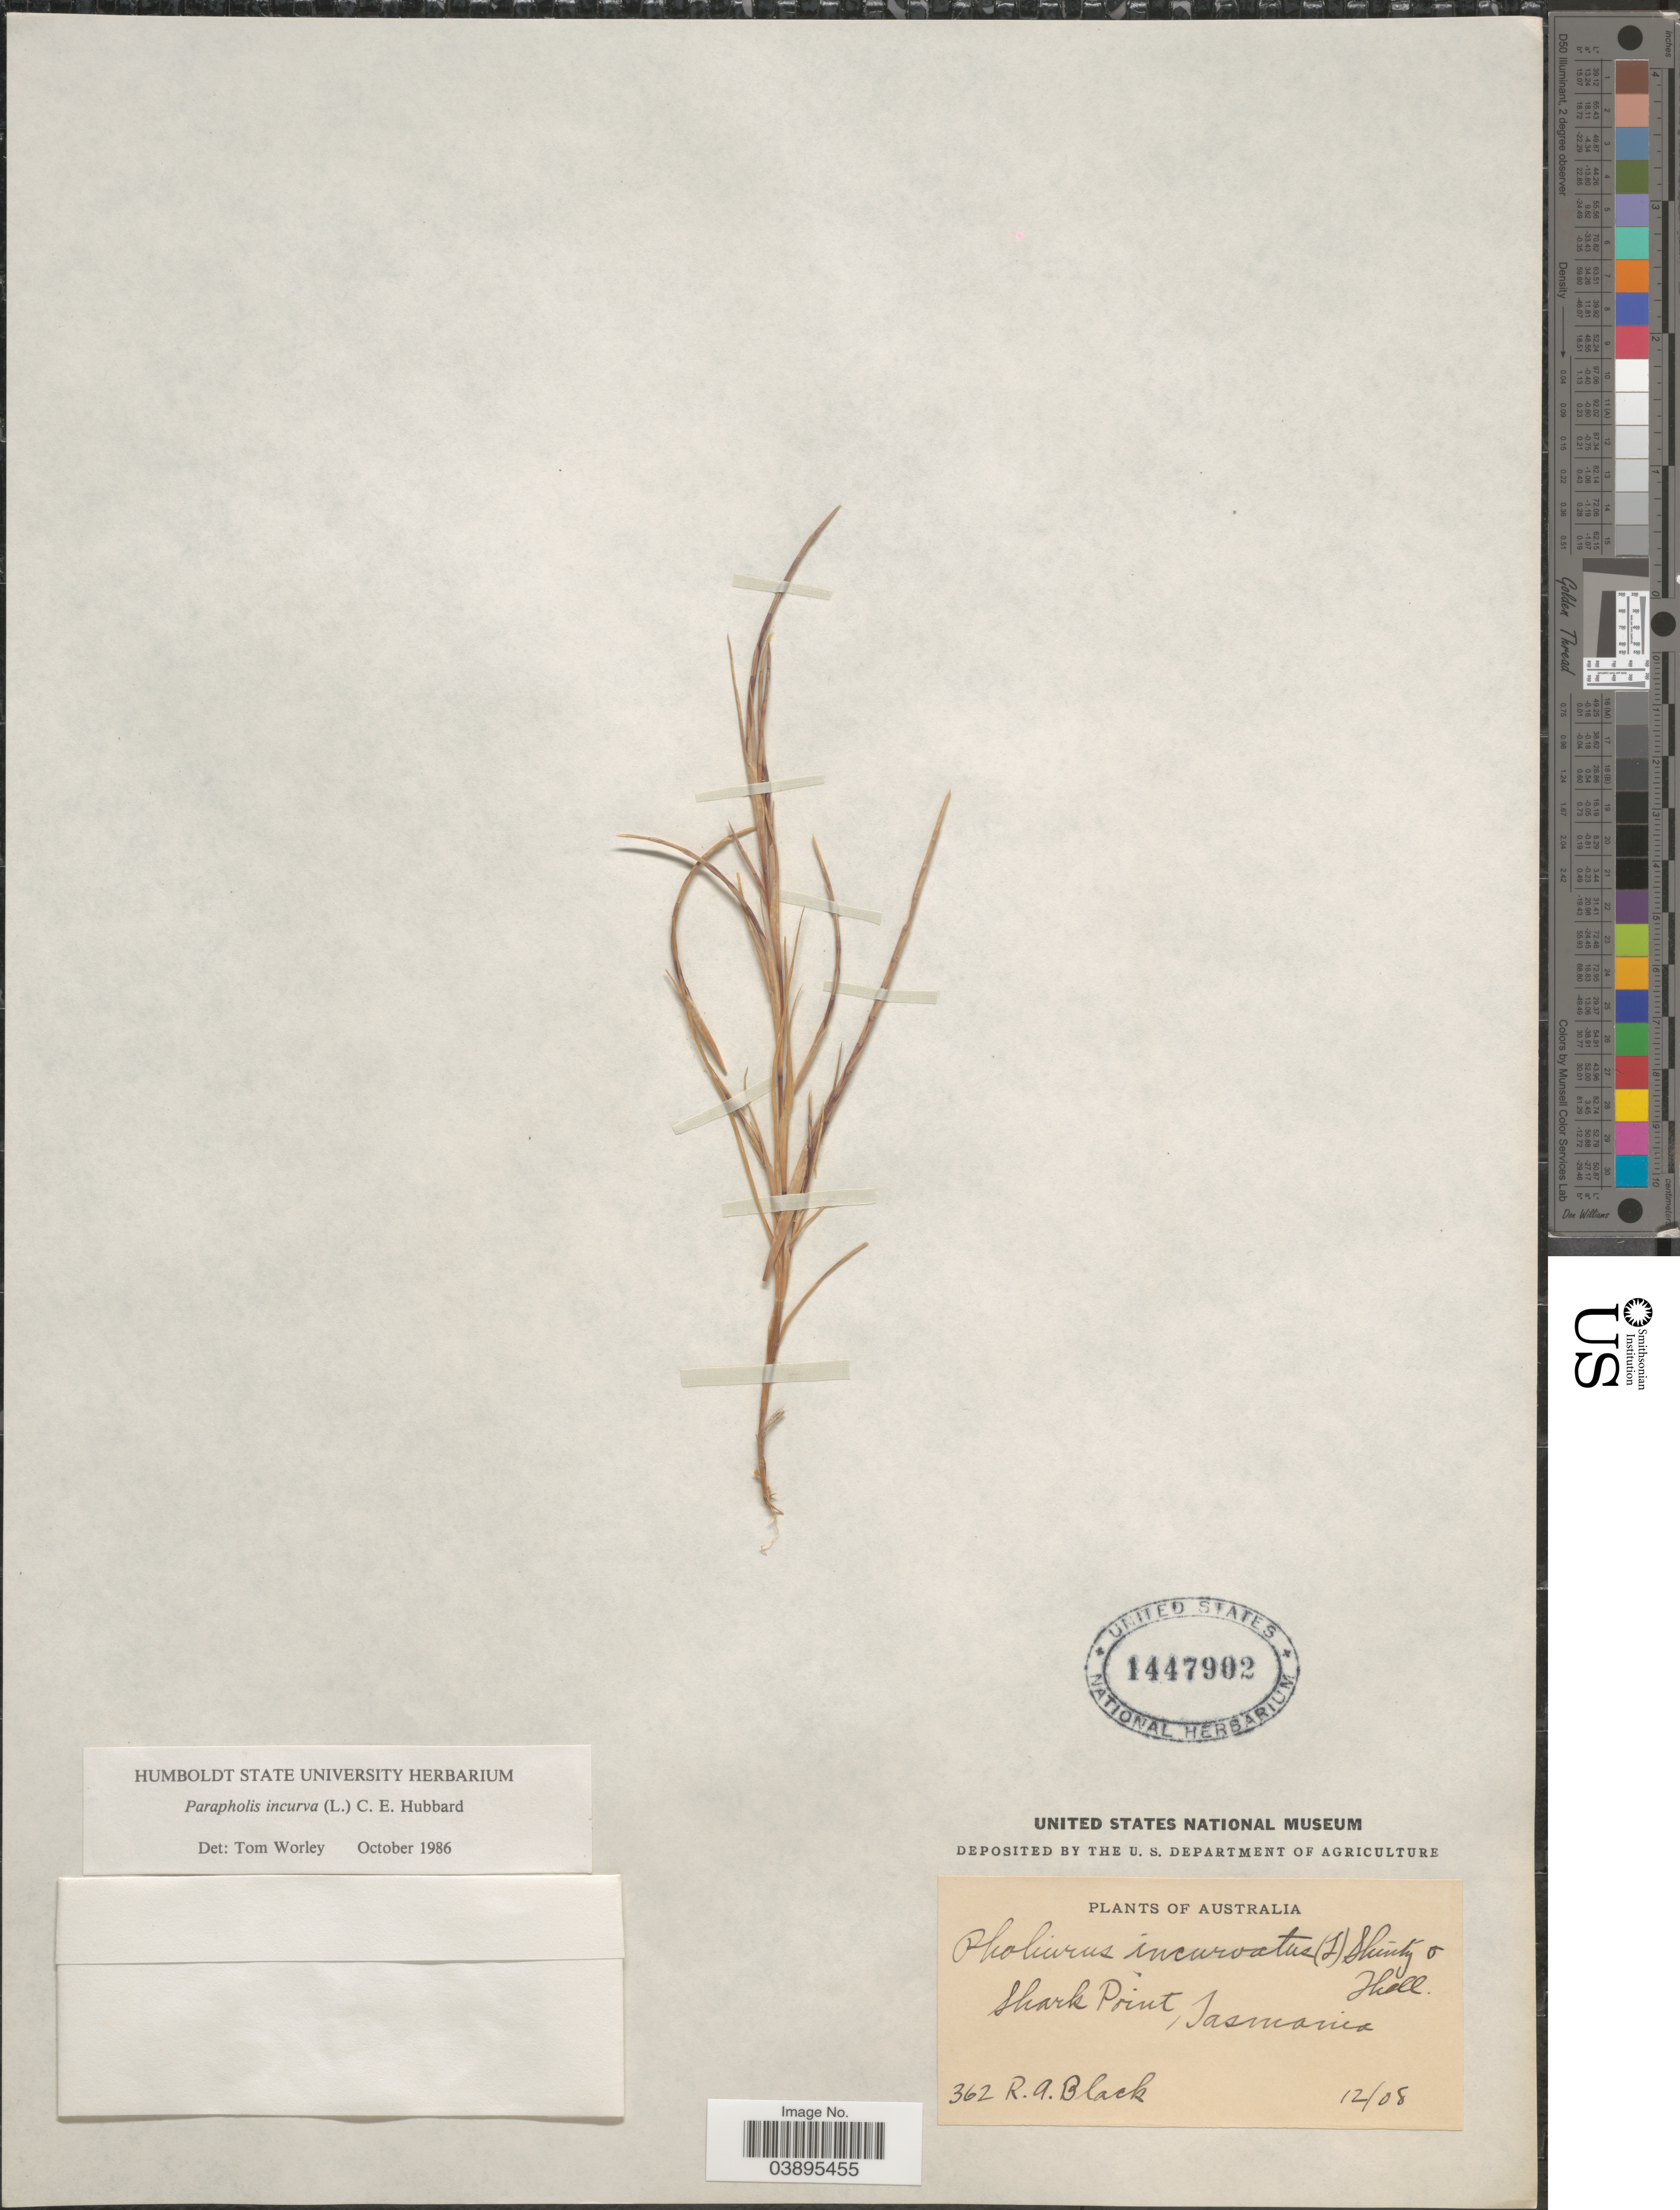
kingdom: Plantae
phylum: Tracheophyta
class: Liliopsida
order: Poales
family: Poaceae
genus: Parapholis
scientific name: Parapholis incurva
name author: (L.) C.E. Hubb.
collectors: R. A. Black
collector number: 362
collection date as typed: Transcribed d/m/y: /12/8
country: Australia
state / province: Tasmania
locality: Shark Point.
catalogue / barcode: US 1447902